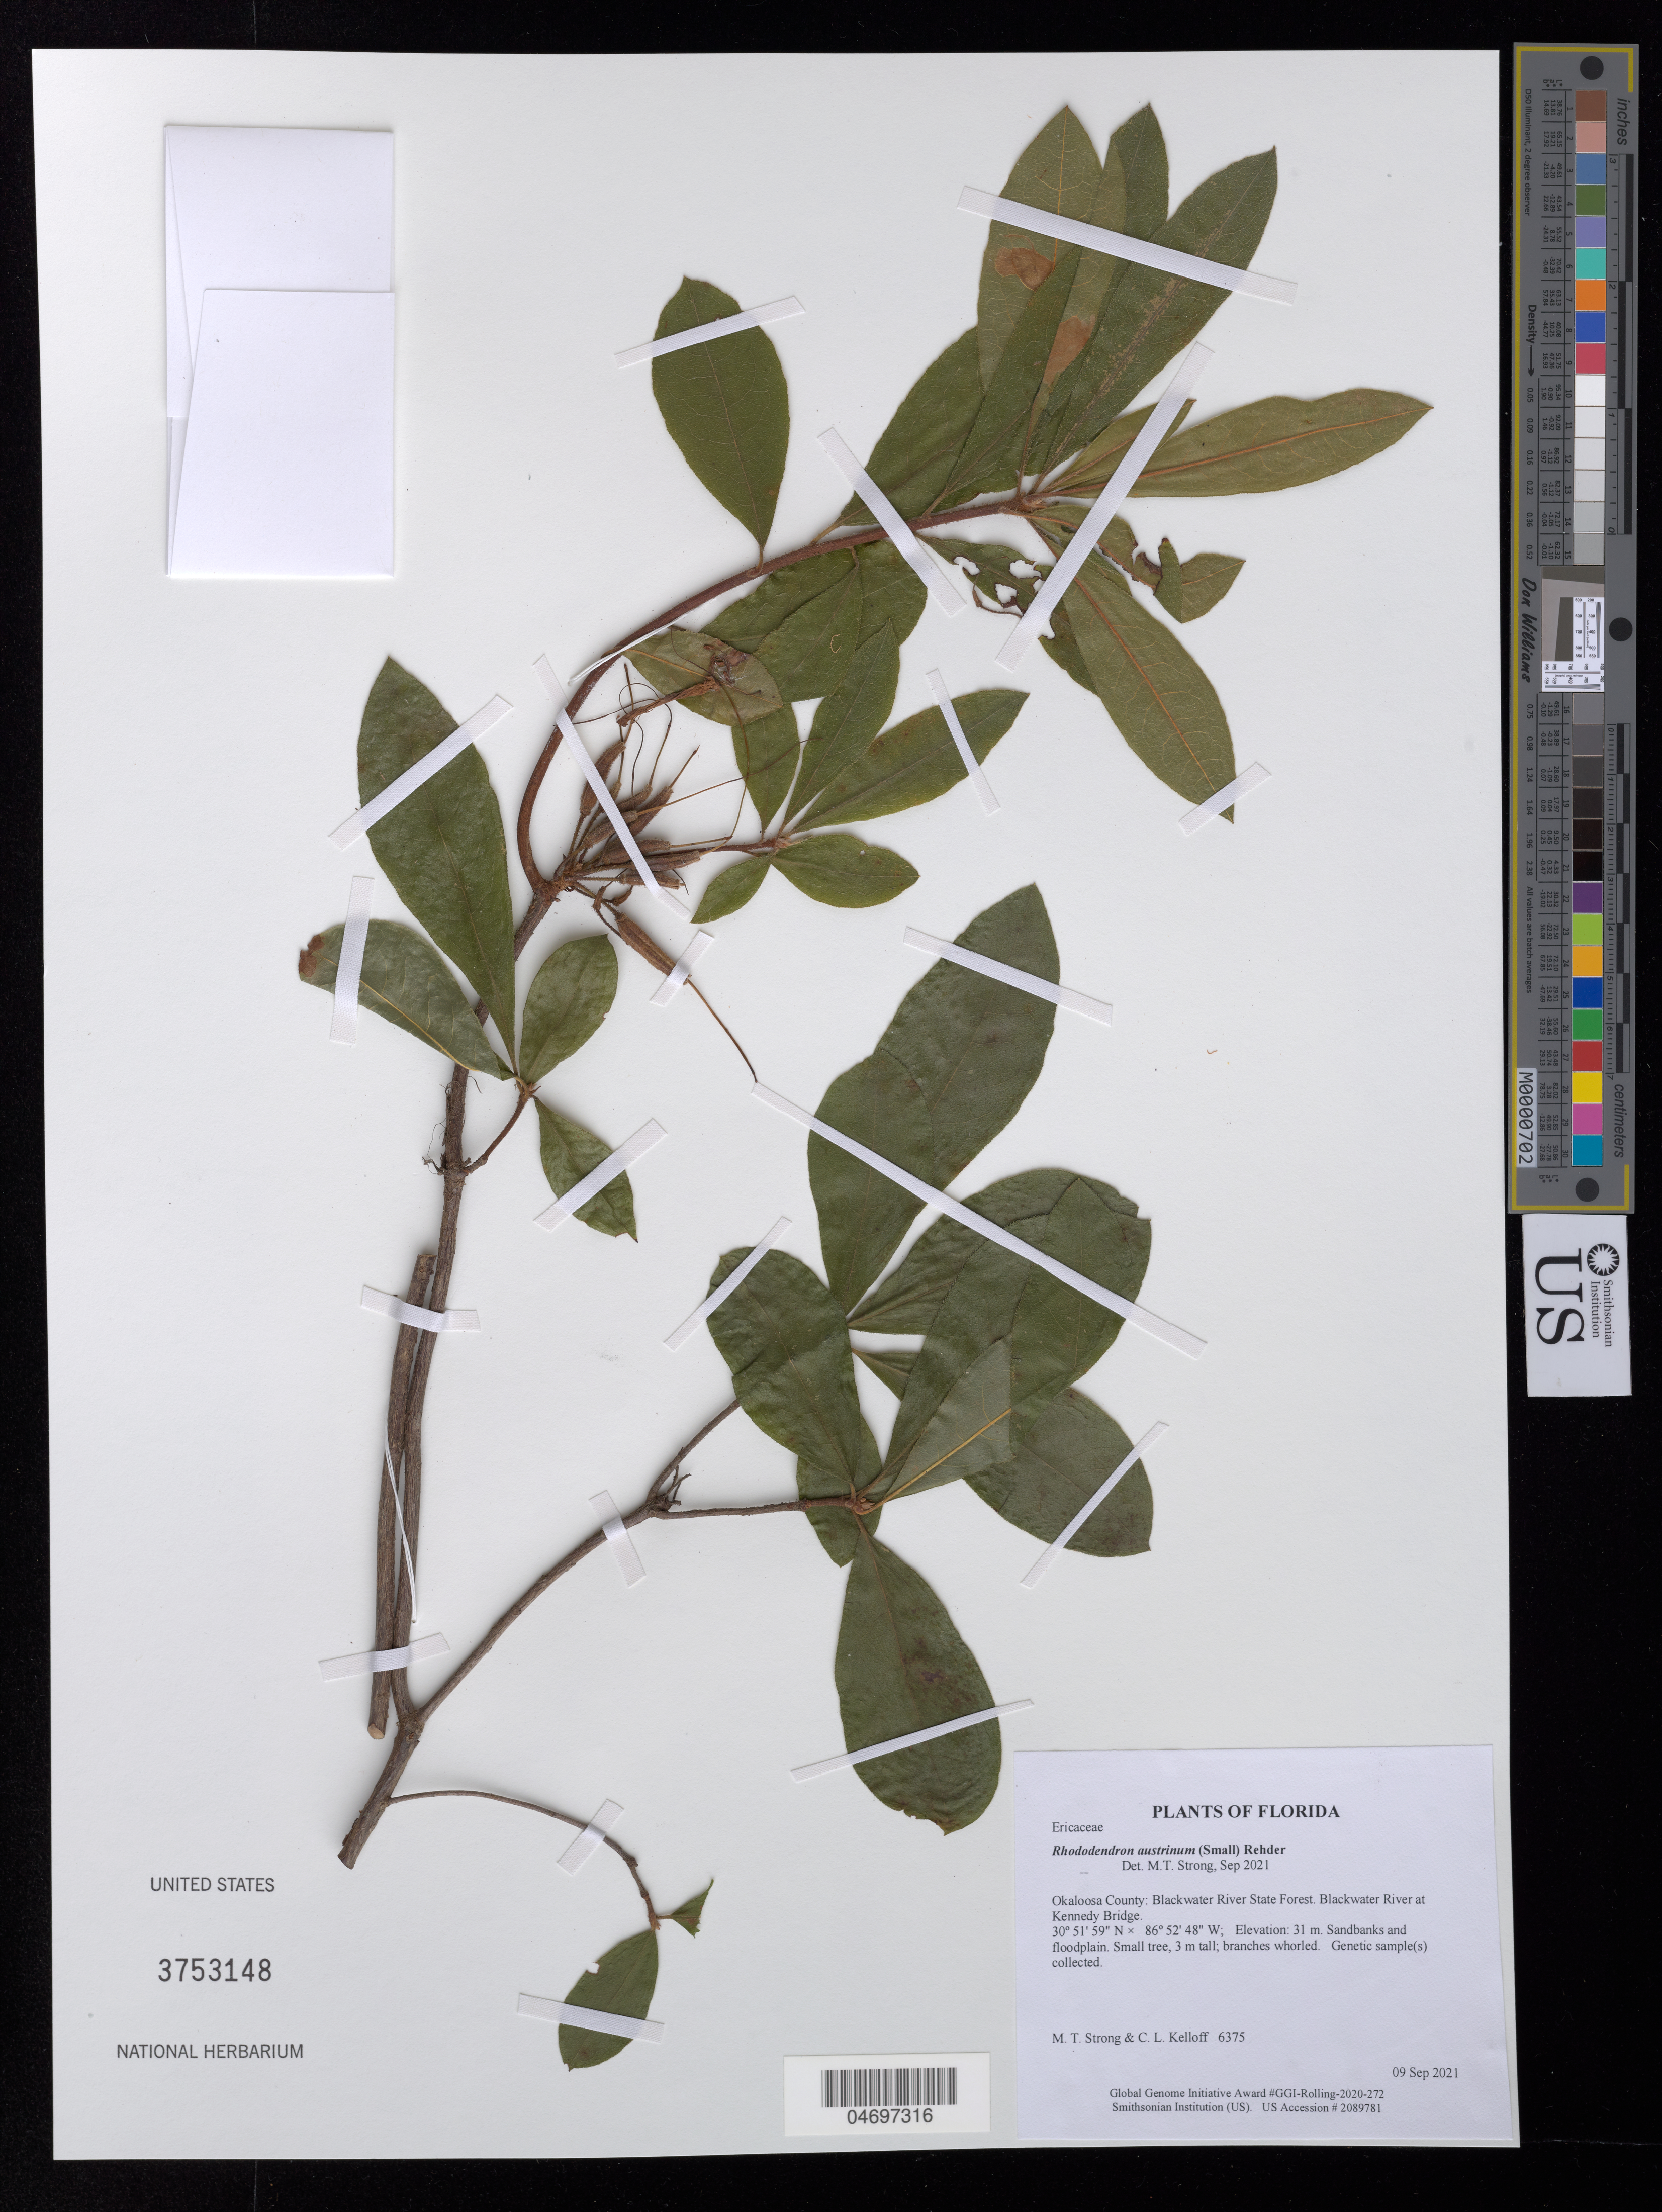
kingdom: Plantae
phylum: Tracheophyta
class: Magnoliopsida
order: Ericales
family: Ericaceae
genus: Rhododendron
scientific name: Rhododendron austrinum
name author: (Small) Rehder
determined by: Strong, Mark T.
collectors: M. T. Strong & C. L. Kelloff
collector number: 6375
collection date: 2021-09-09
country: United States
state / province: Florida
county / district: Okaloosa County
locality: Blackwater River State Forest. Blackwater River at Kennedy Bridge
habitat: Sandbanks and floodplain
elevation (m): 31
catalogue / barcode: US 3753148